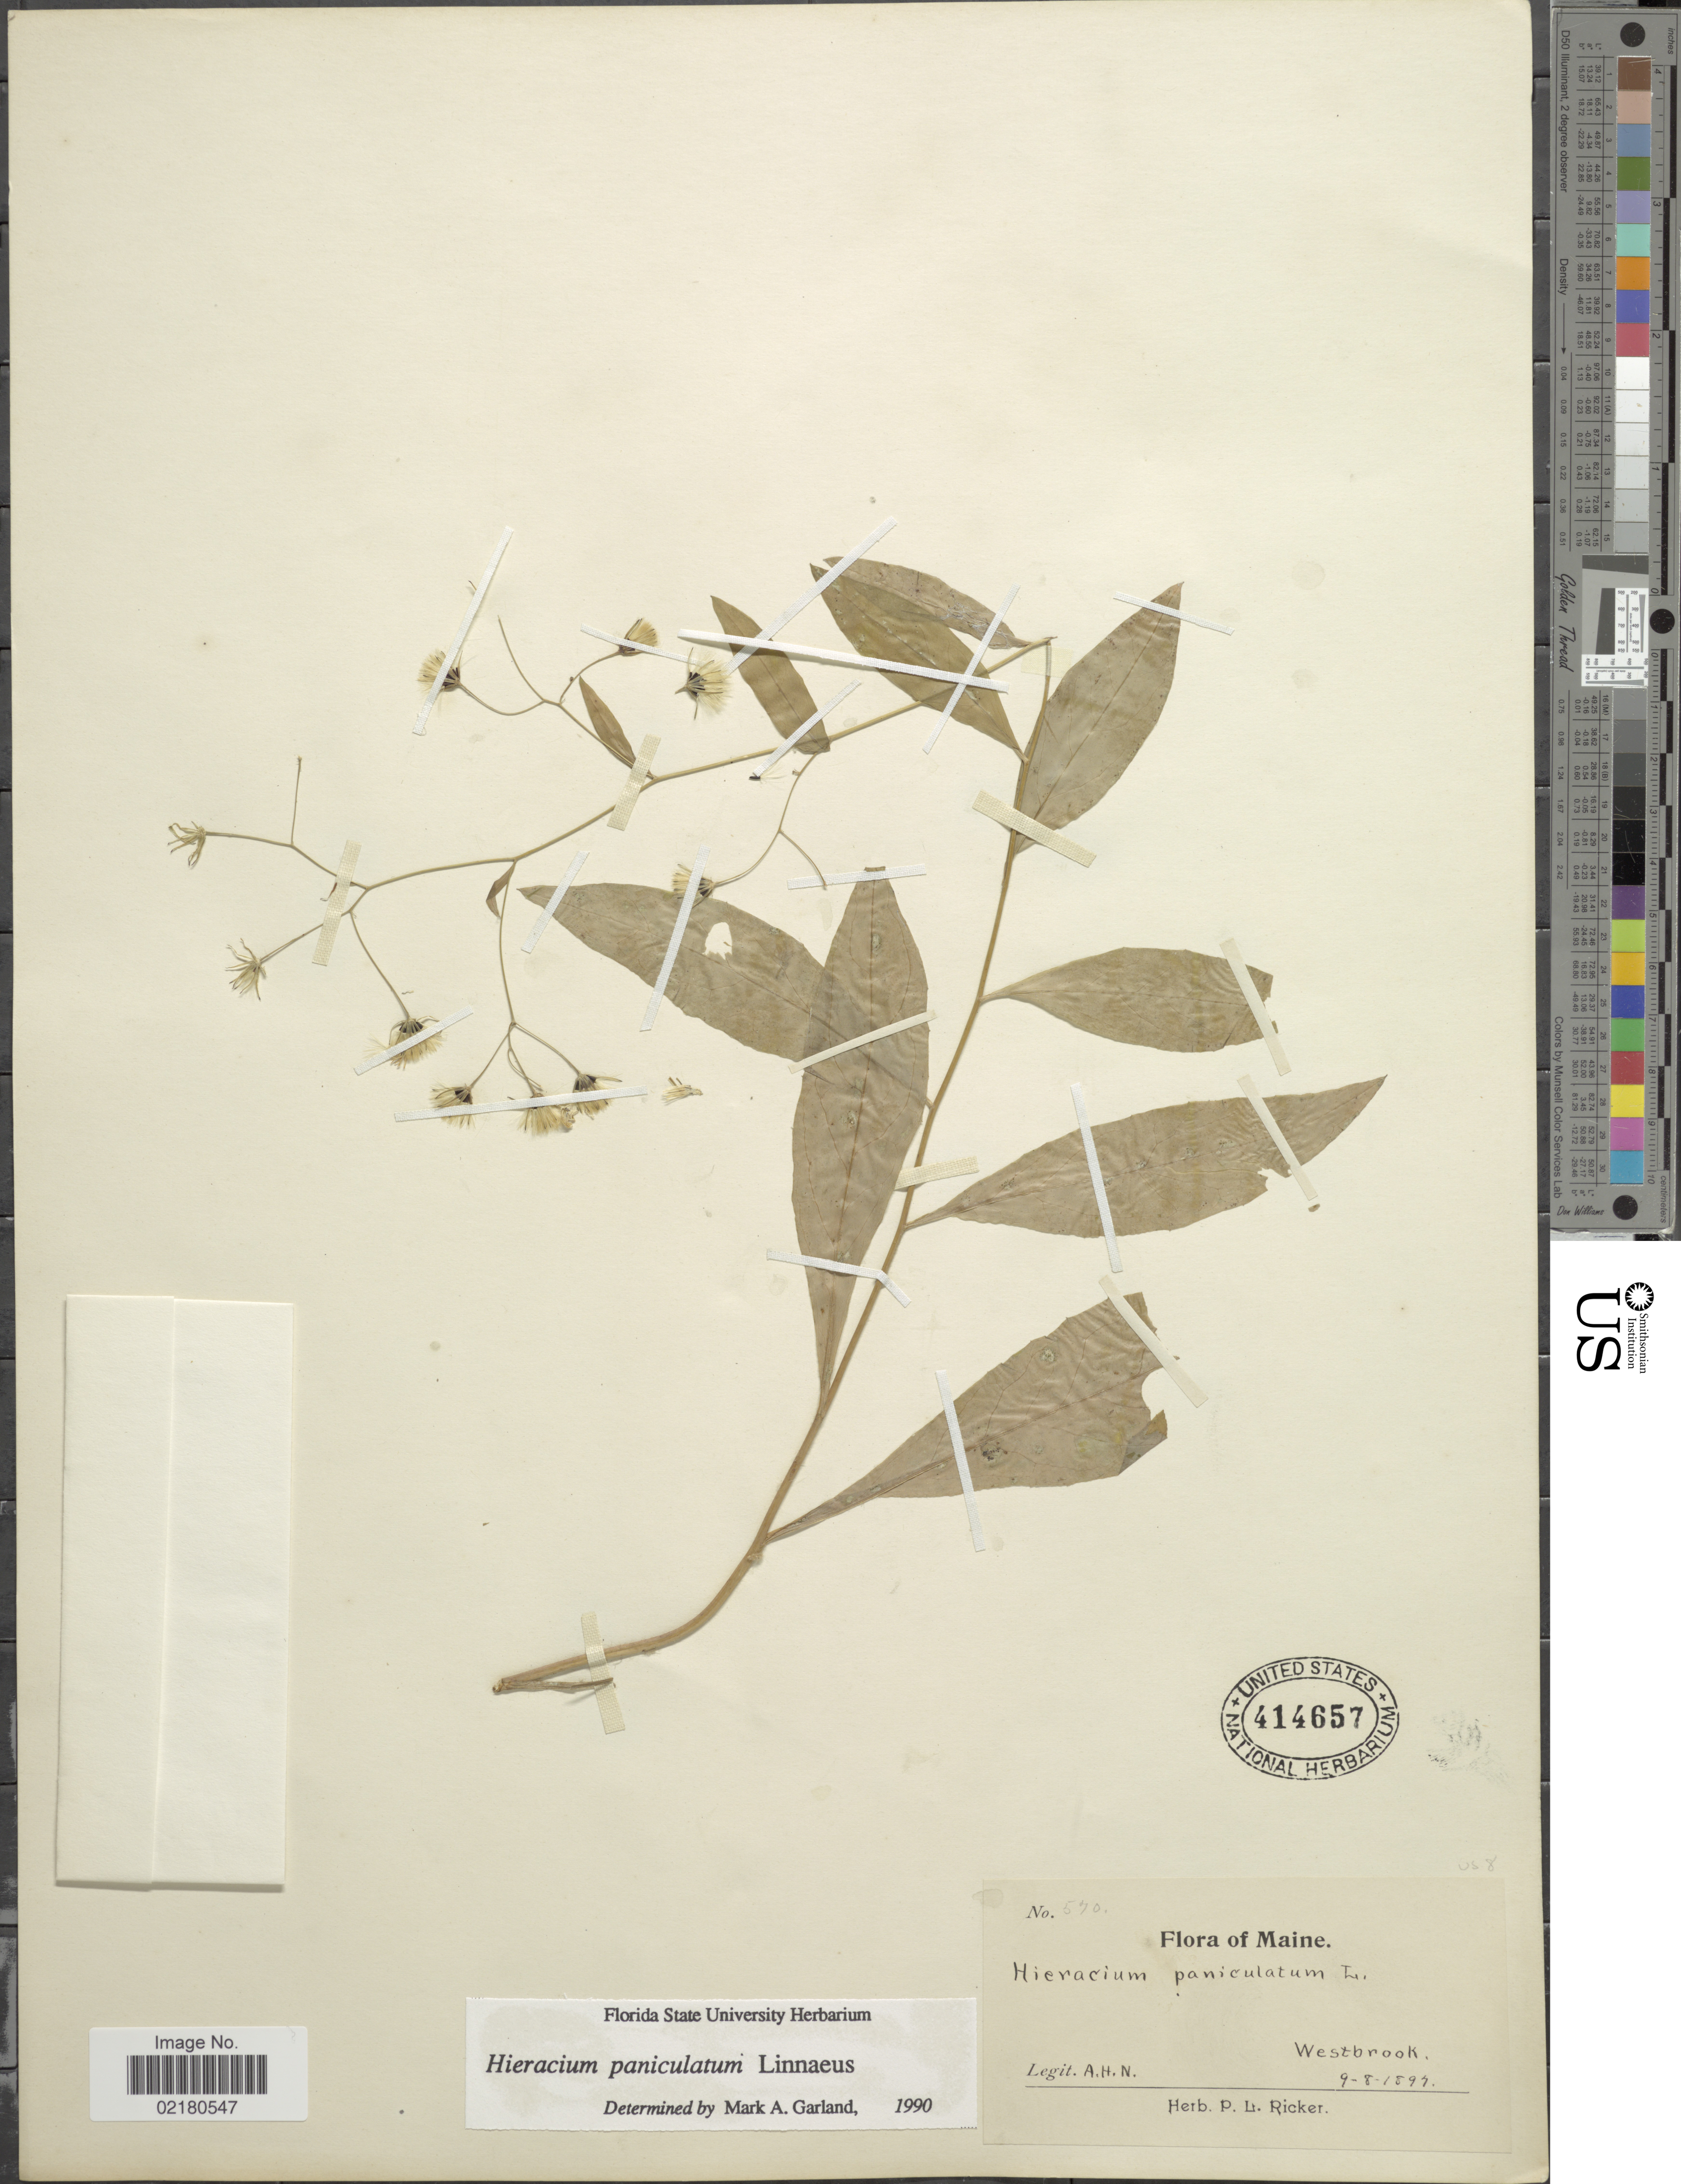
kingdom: Plantae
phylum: Tracheophyta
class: Magnoliopsida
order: Asterales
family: Asteraceae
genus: Hieracium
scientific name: Hieracium paniculatum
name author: L.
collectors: A. Norton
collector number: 570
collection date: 1894-09-08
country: United States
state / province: Maine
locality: Westbrook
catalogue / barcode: US 414657